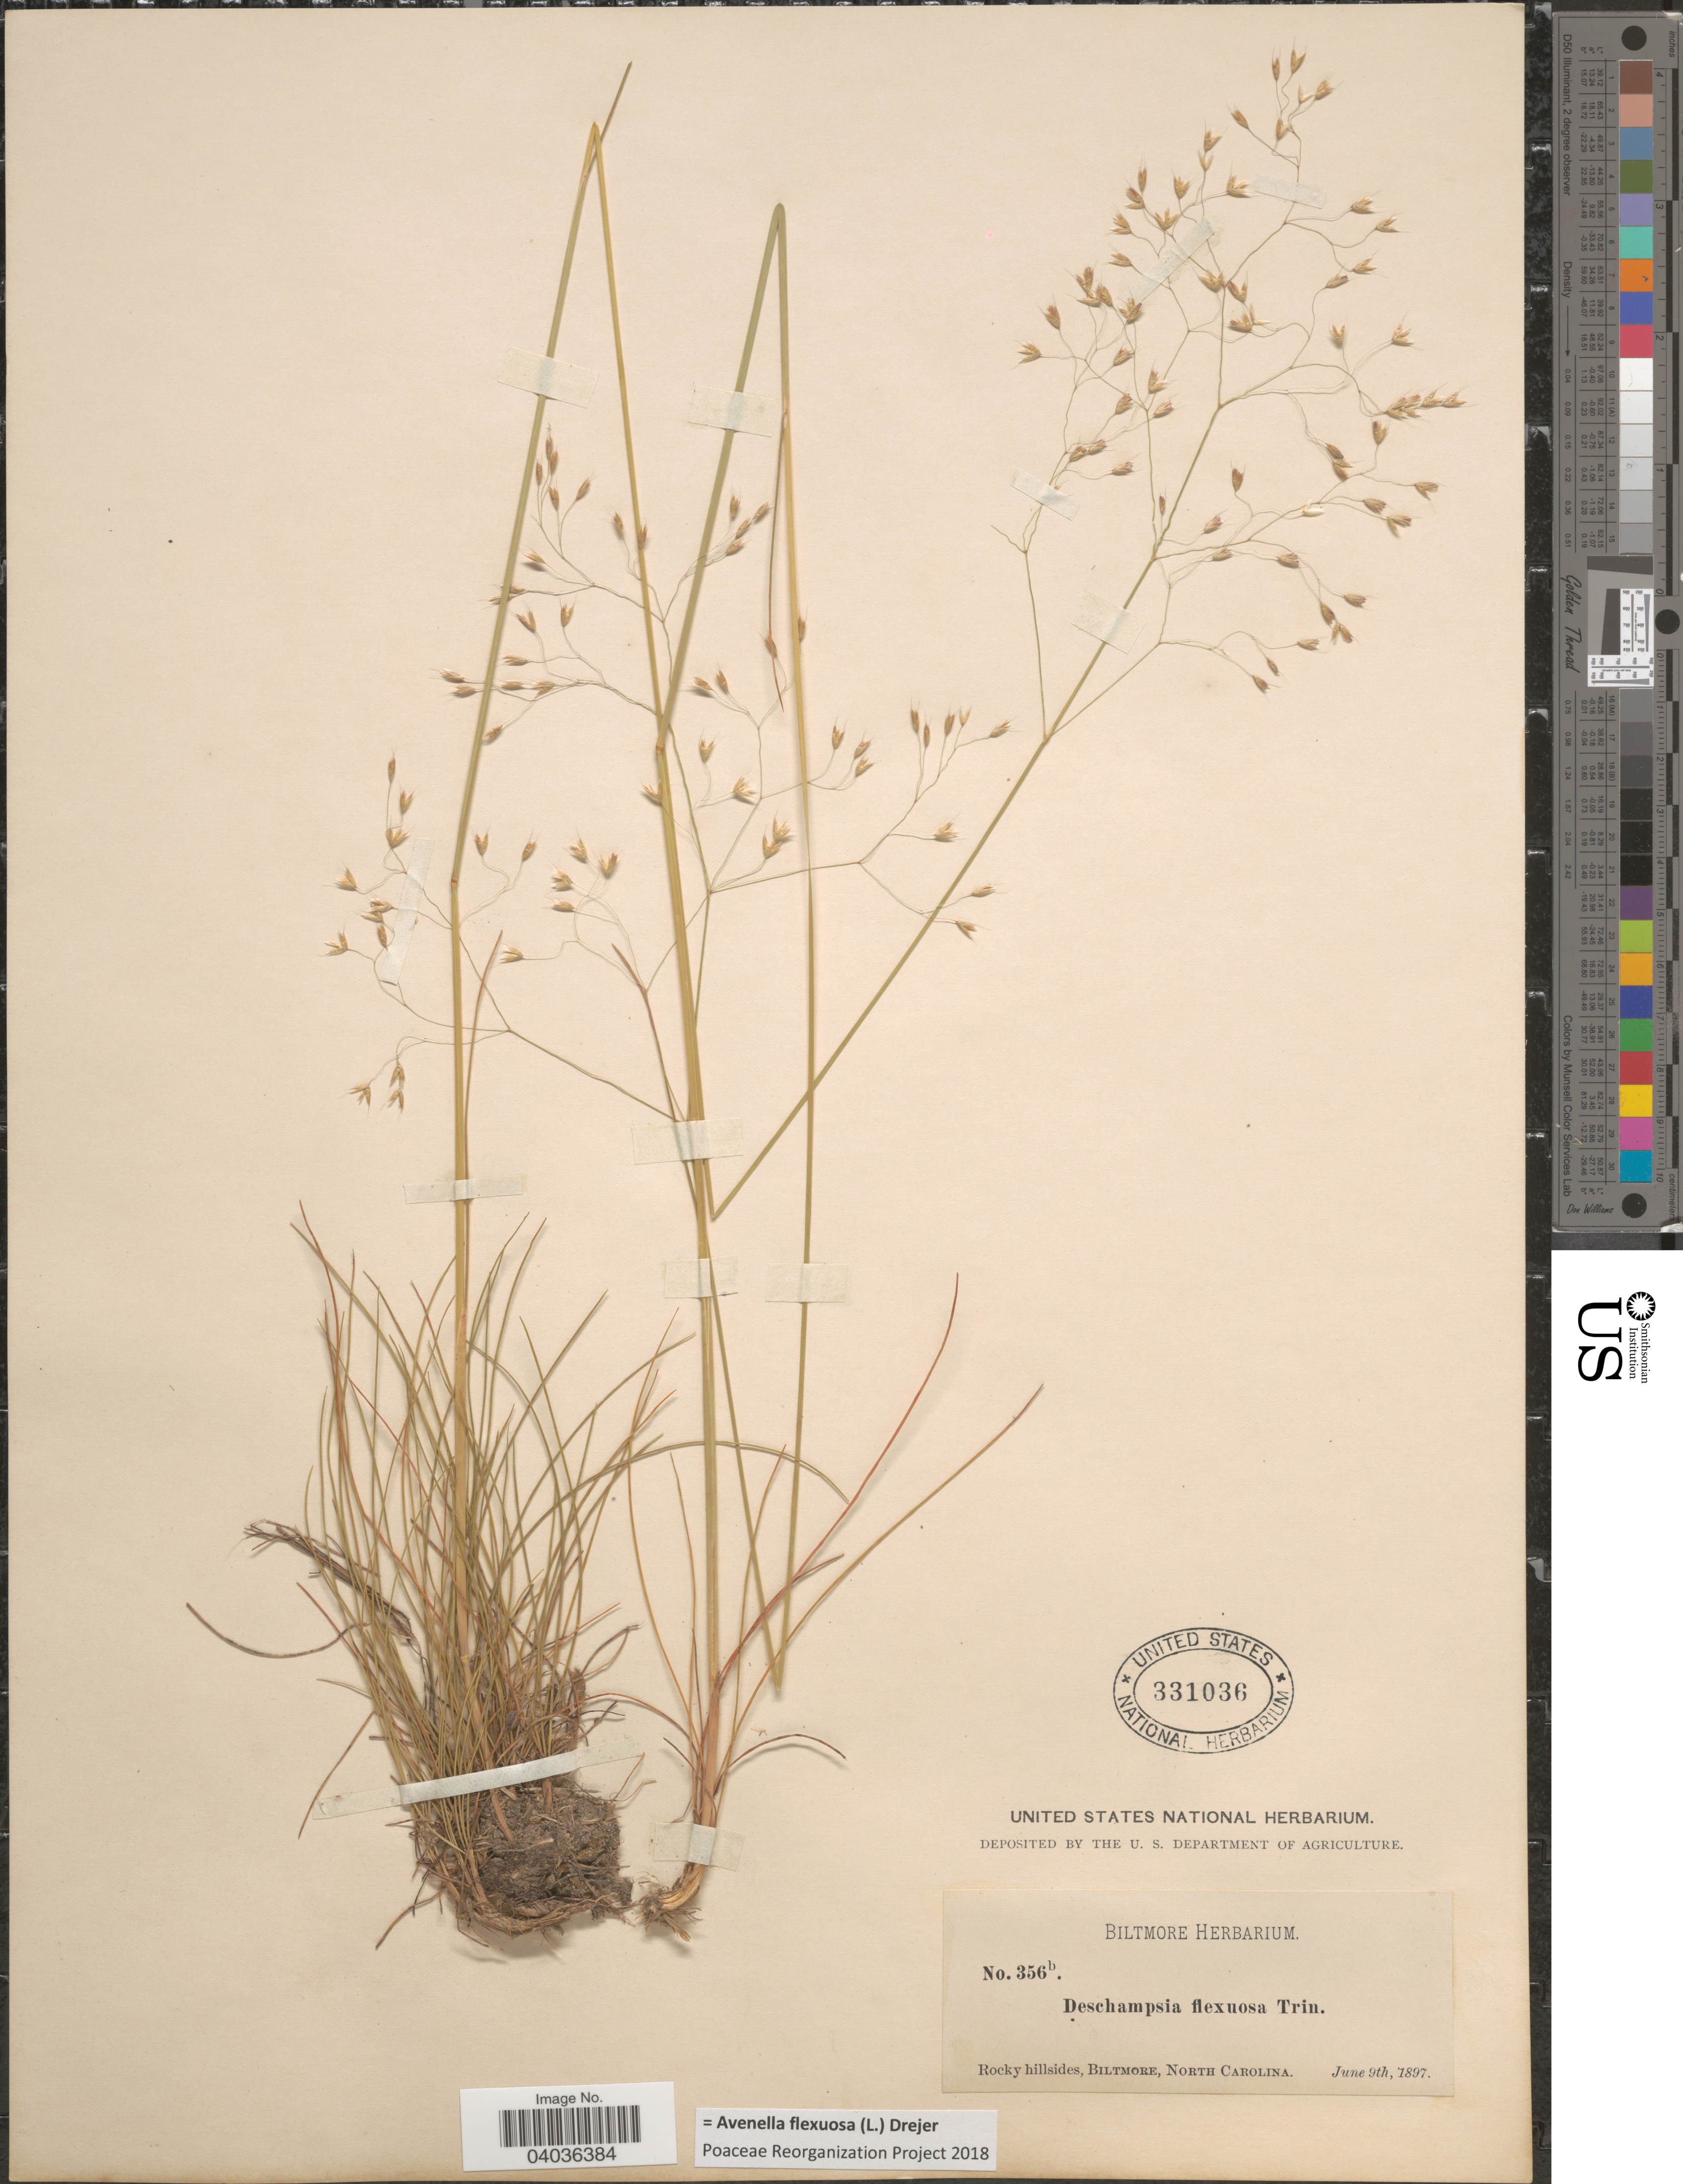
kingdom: Plantae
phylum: Tracheophyta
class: Liliopsida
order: Poales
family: Poaceae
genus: Avenella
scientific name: Avenella flexuosa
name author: (L.) Drejer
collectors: ex herb. Biltmore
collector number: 356b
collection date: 1897-06-09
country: United States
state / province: North Carolina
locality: Rocky hillsides, Biltmore.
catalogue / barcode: US 331036